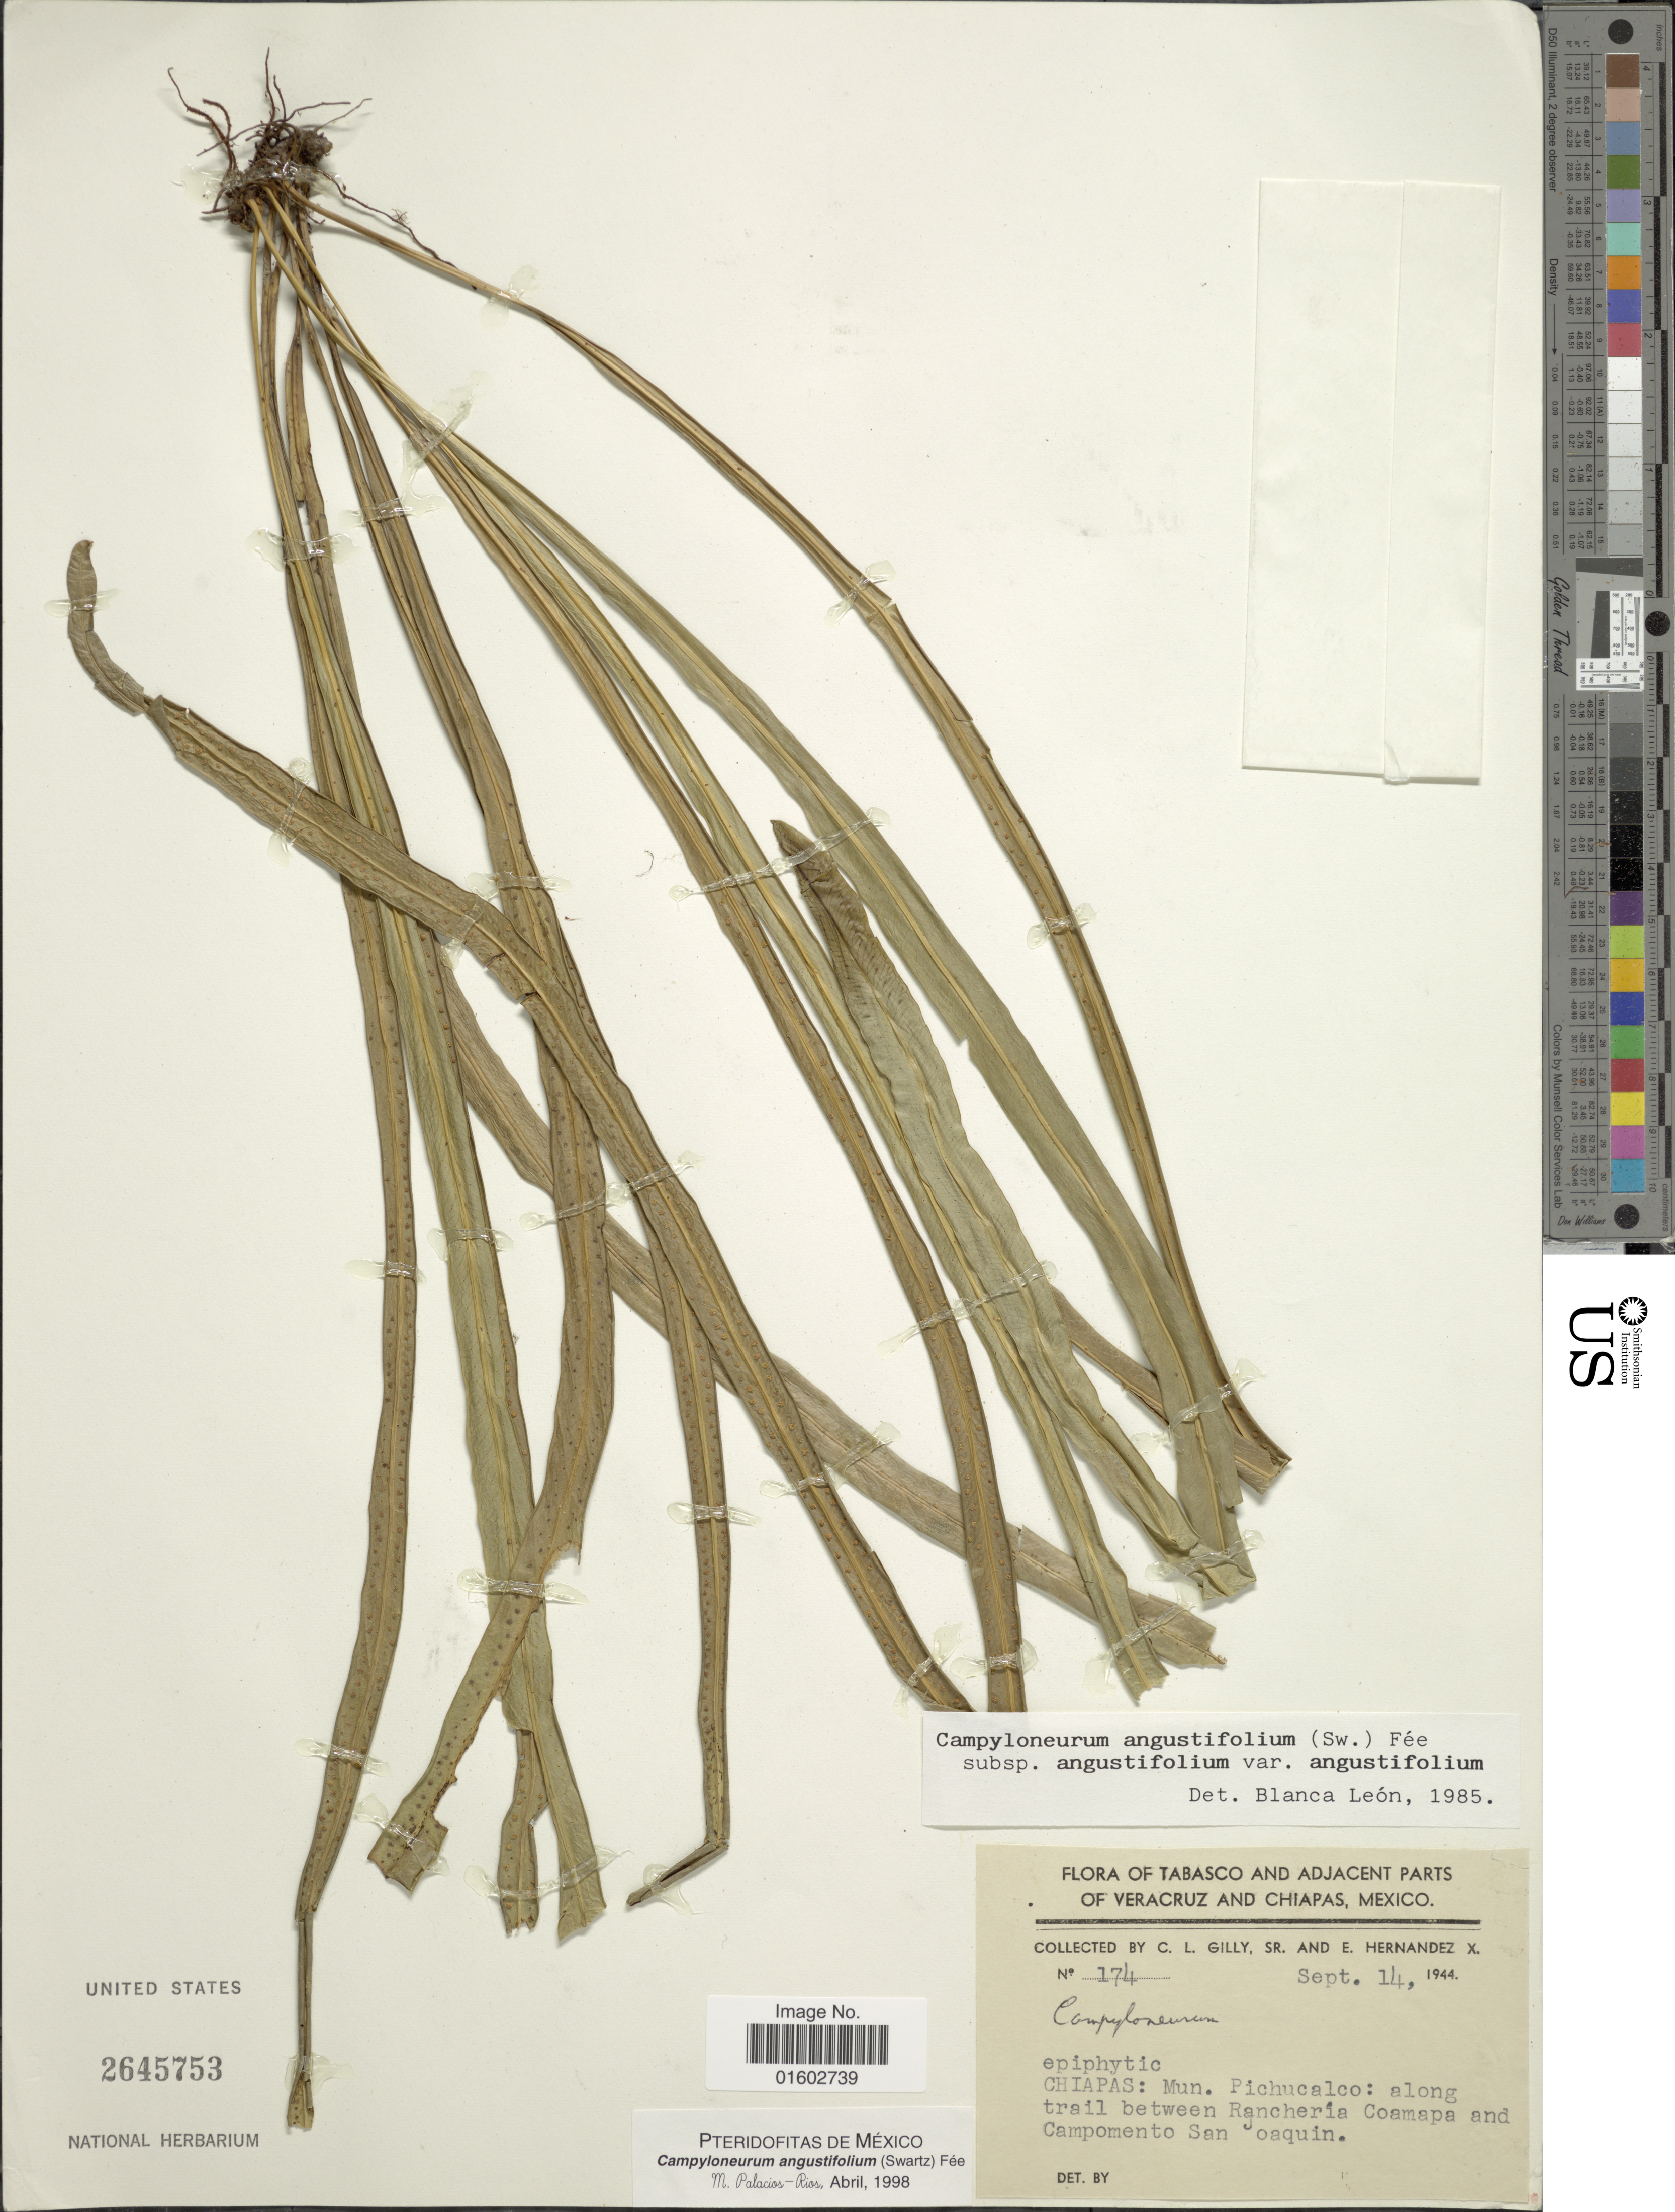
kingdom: Plantae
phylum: Tracheophyta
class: Polypodiopsida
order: Polypodiales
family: Polypodiaceae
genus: Campyloneurum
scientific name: Campyloneurum angustifolium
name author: (Sw.) Fée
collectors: C. Gilly & E. Hernandez X.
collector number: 174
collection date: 1944-09-14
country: Mexico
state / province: Chiapas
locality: Mun. Pichucalco: along trail between Rancheria Coampa and Campomento San Joaquin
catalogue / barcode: US 2645753